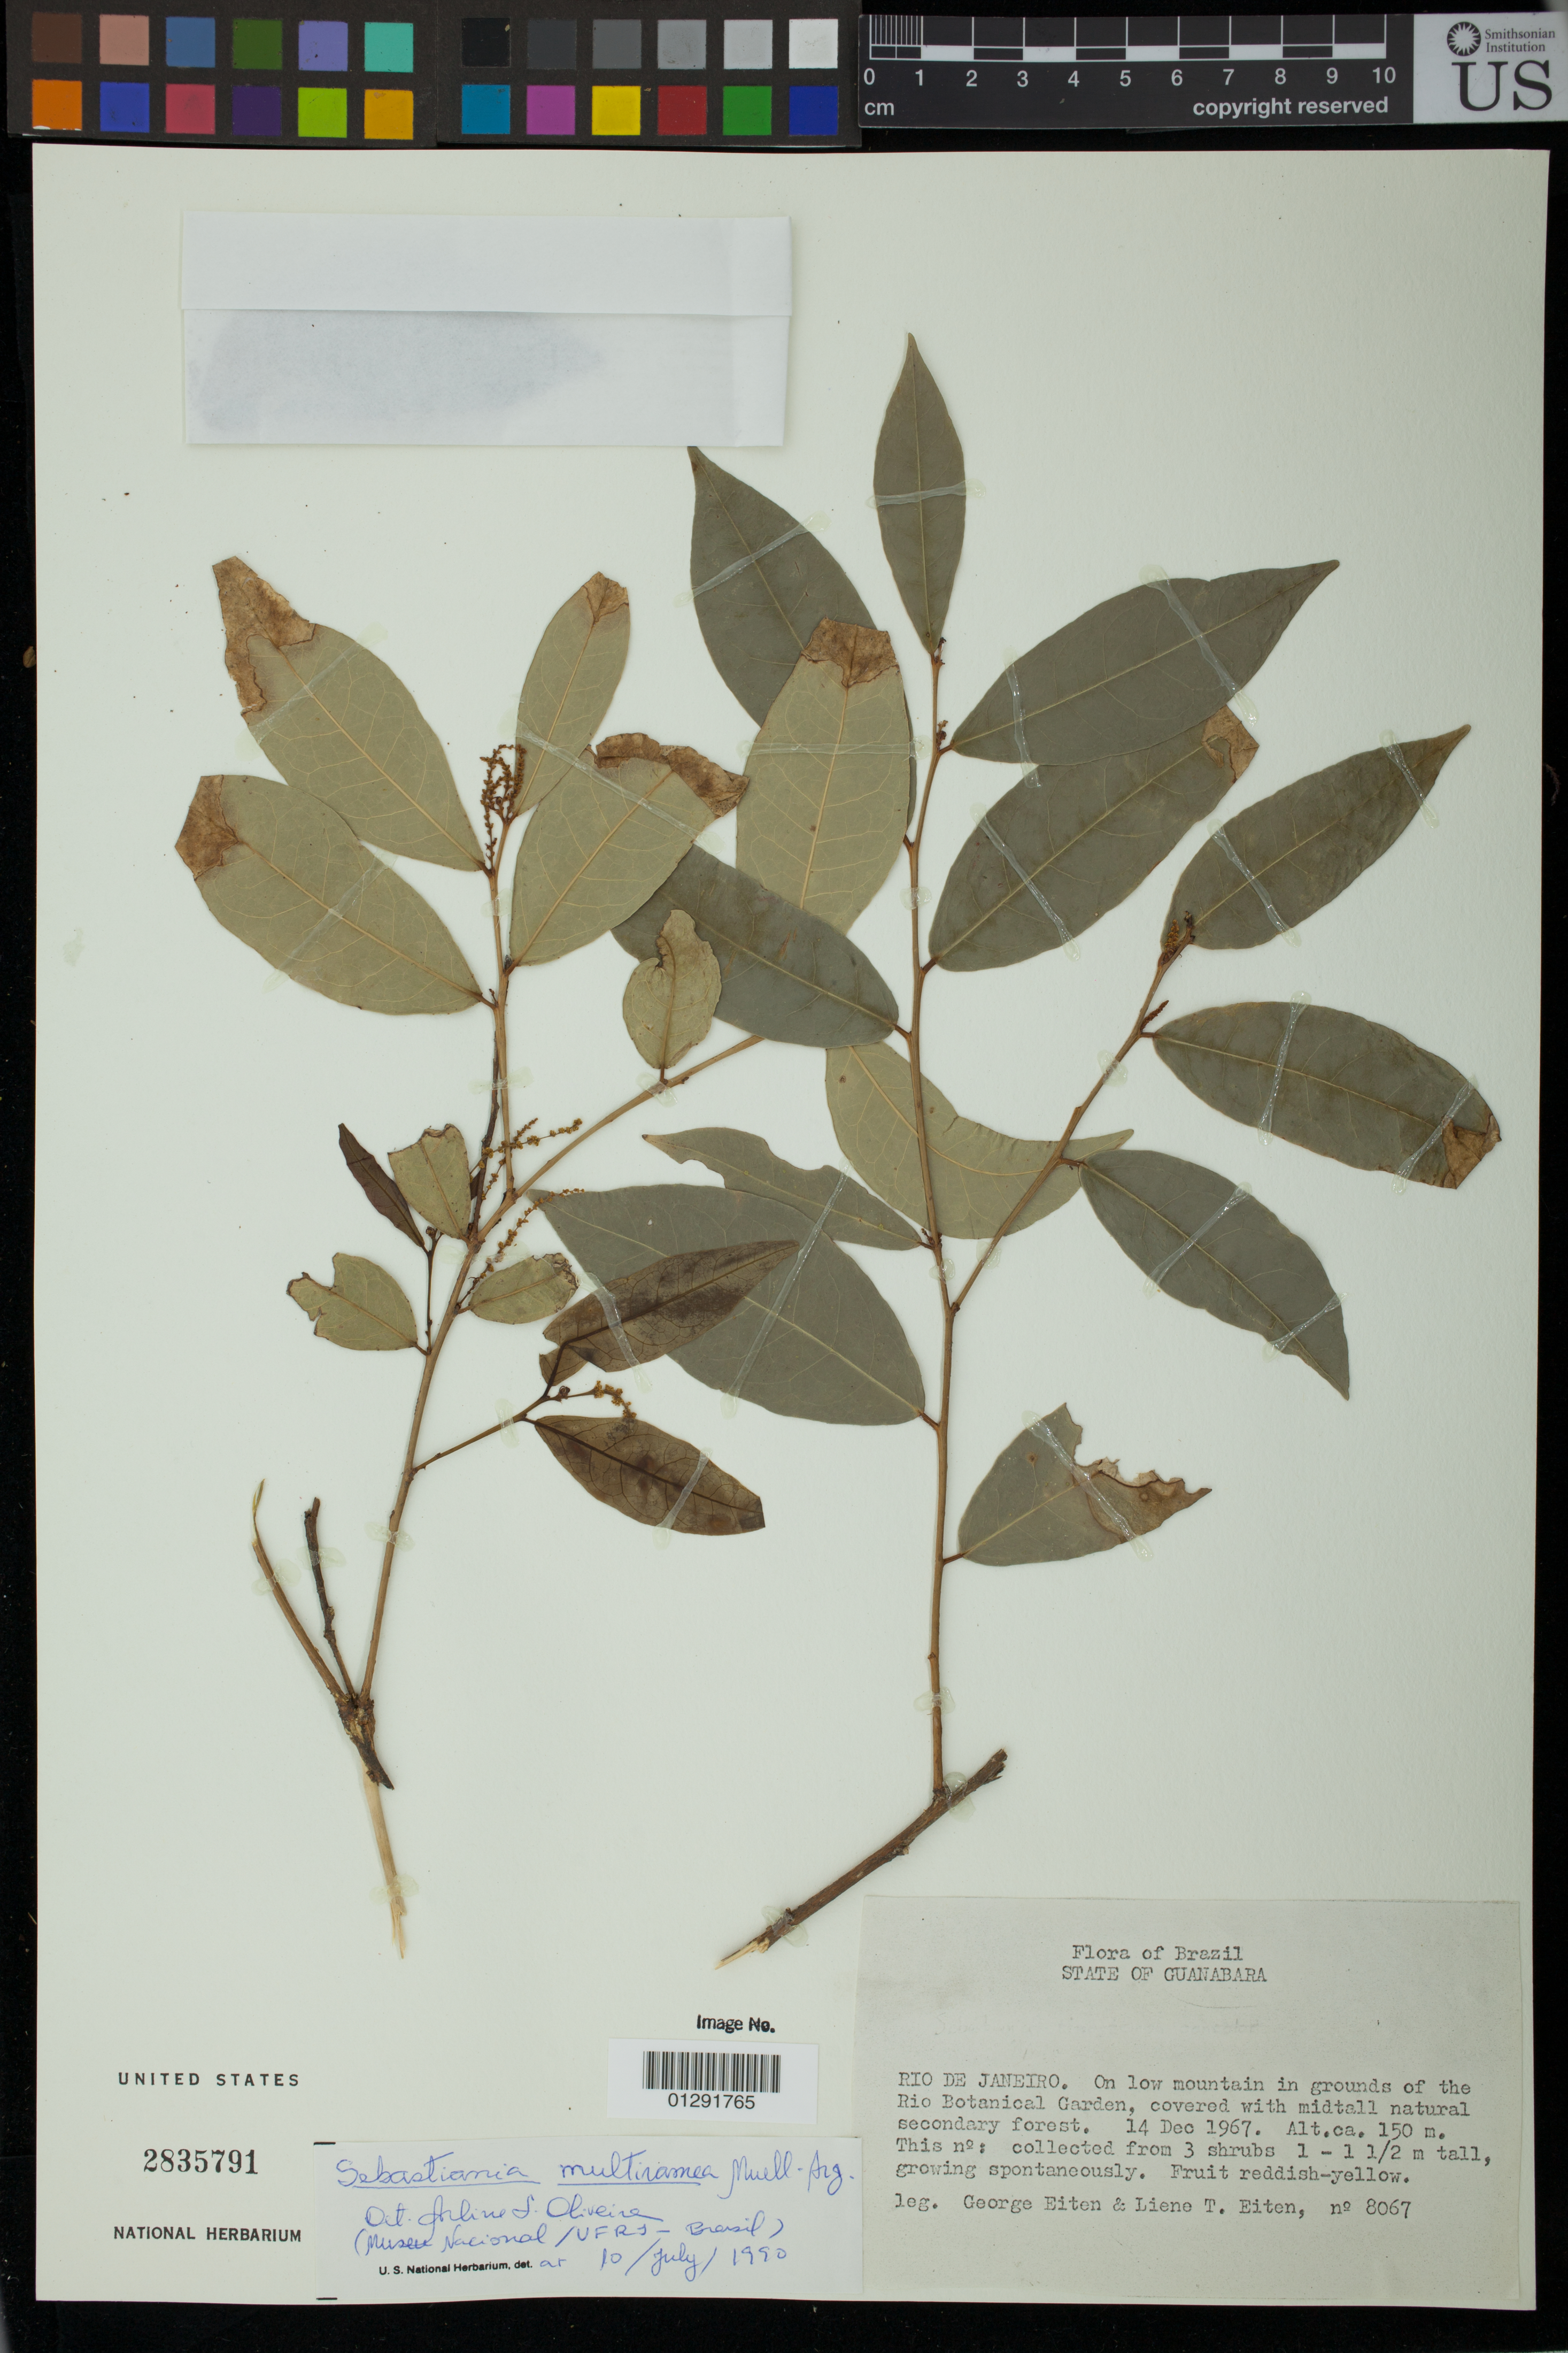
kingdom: Plantae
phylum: Tracheophyta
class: Magnoliopsida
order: Malpighiales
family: Euphorbiaceae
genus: Sebastiania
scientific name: Sebastiania multiramea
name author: (Klotzsch) Mart.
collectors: G. Eiten & L. T. Eiten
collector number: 8067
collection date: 1967-12-14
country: Brazil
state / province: Rio de Janeiro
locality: Guanabara. Grounds of the Rio Botanical Garden.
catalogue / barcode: US 2835791